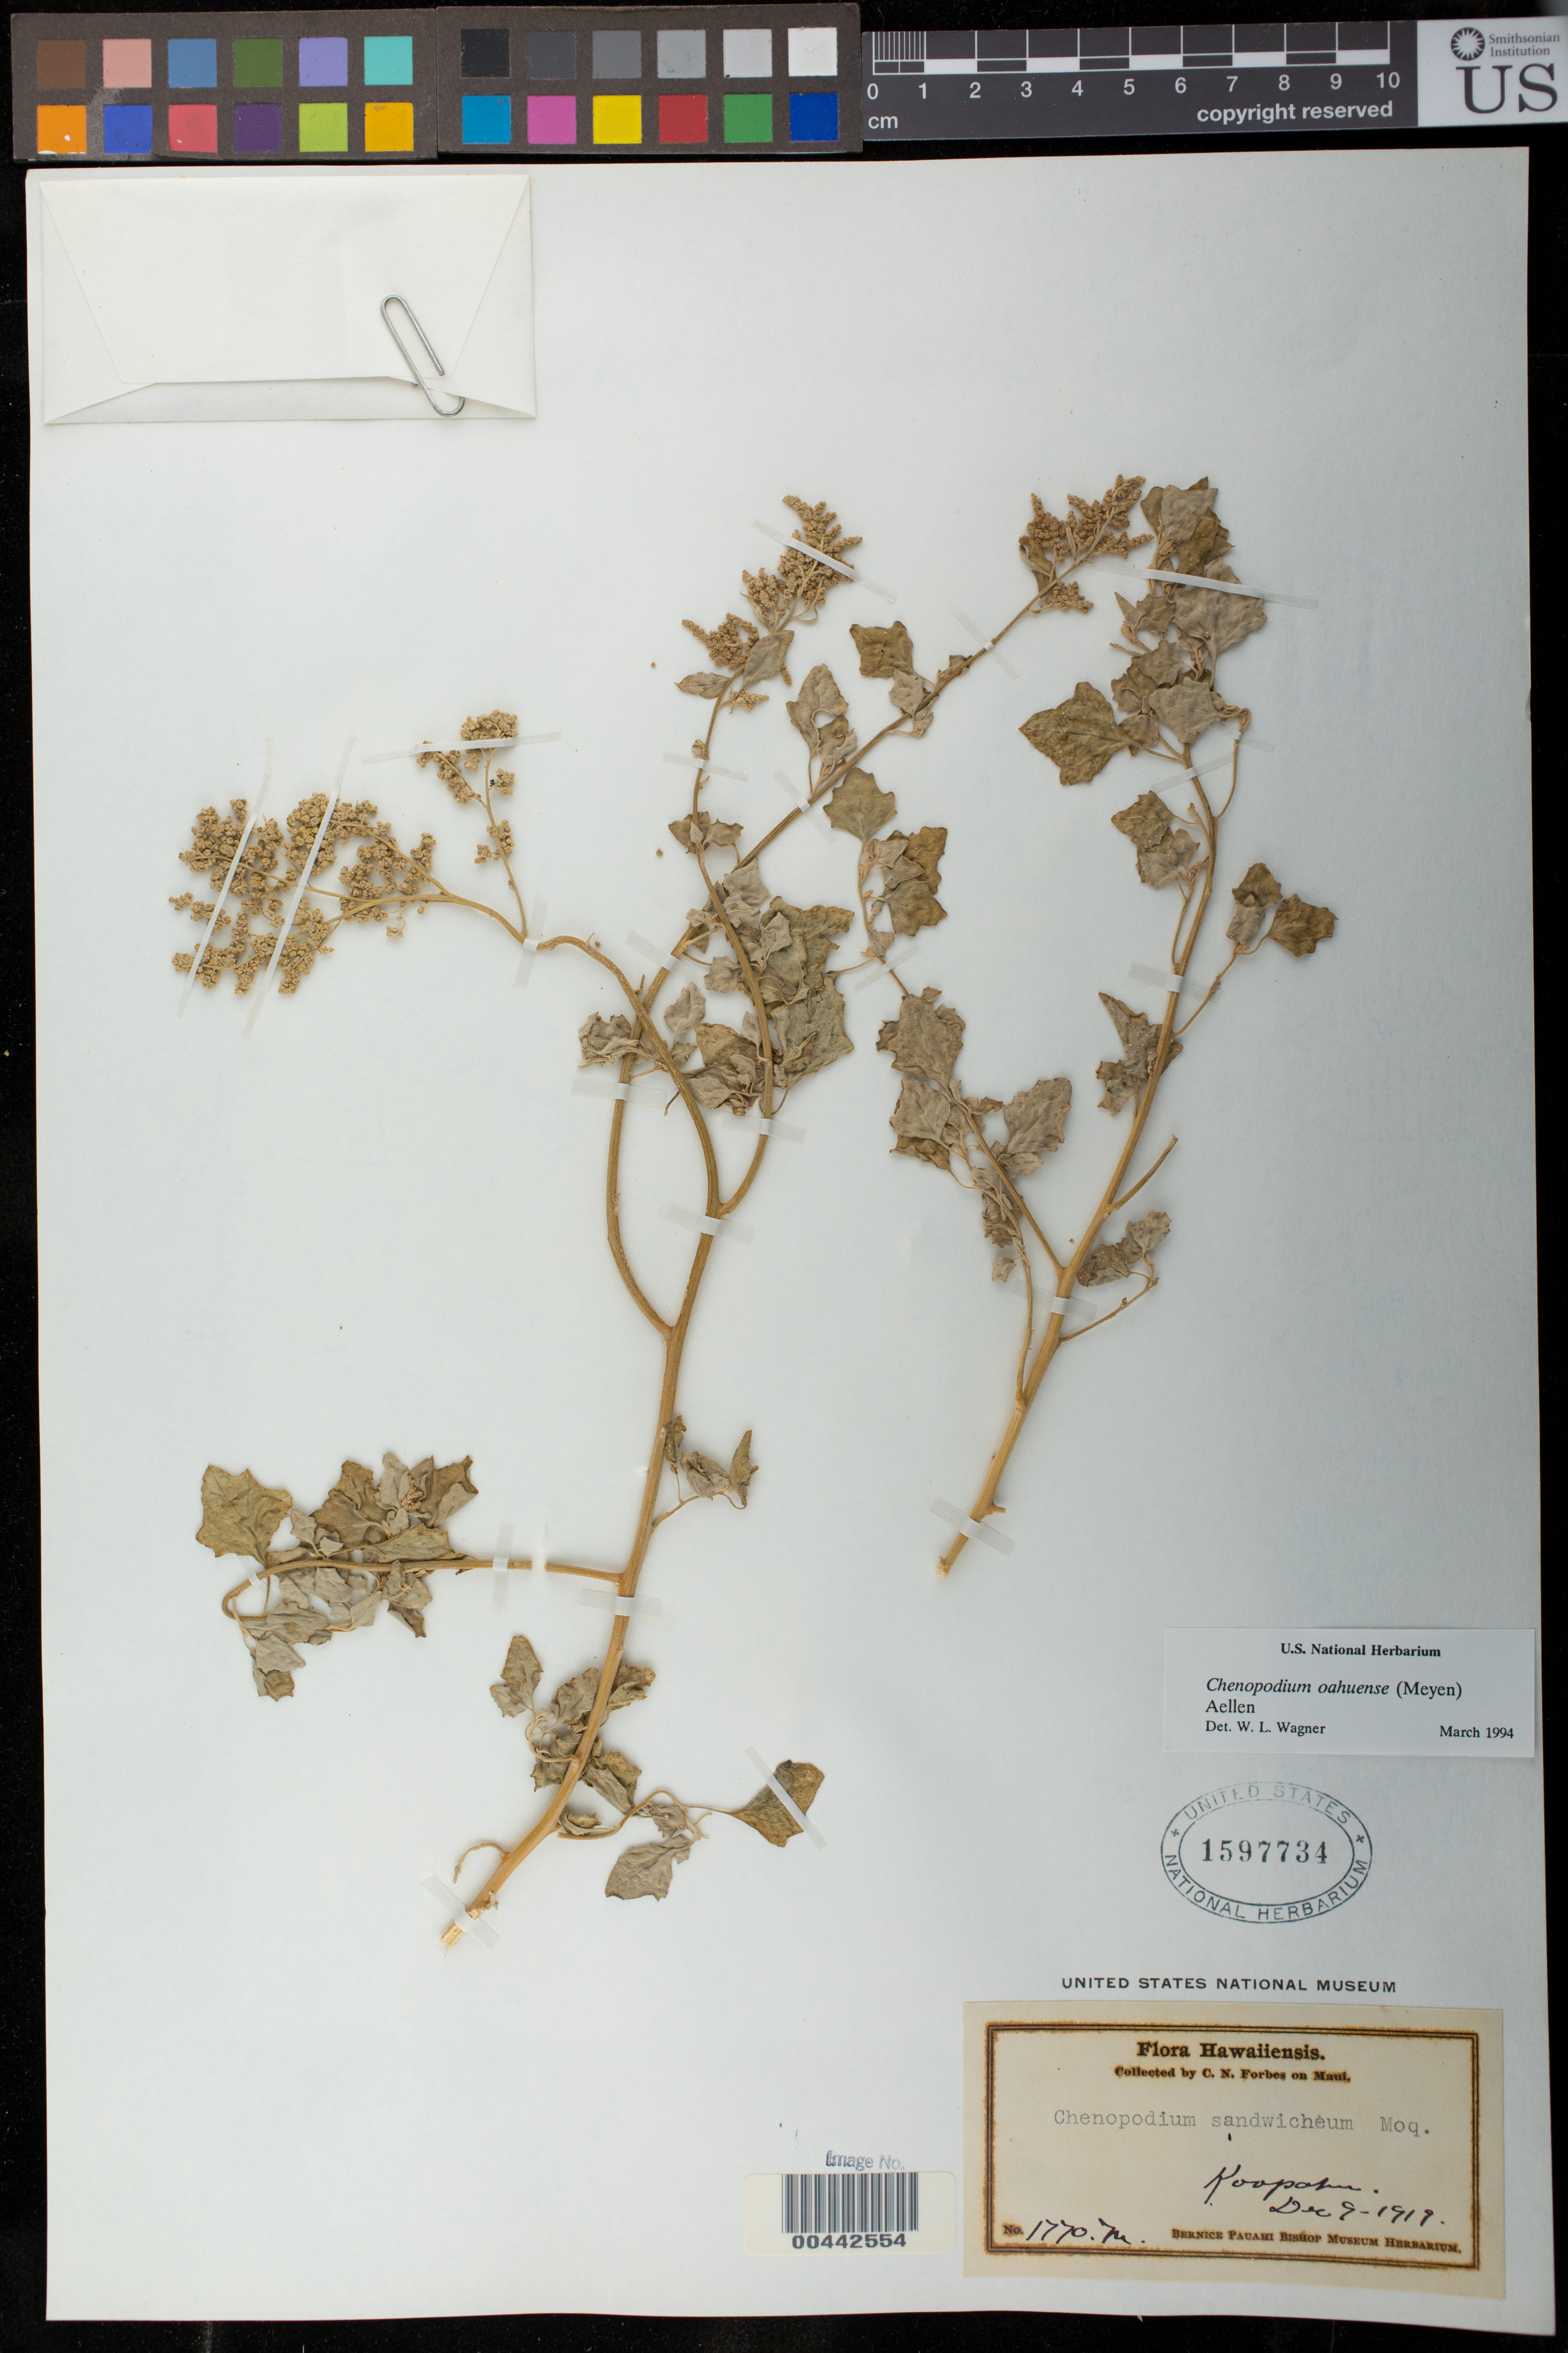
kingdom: Plantae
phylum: Tracheophyta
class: Magnoliopsida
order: Caryophyllales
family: Amaranthaceae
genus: Chenopodium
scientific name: Chenopodium oahuense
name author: (Meyen) Aellen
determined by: Wagner, W. L., (BOT), Smithsonian Institution - National Museum of Natural History (UNITED STATES)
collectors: C. N. Forbes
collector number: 1770.M.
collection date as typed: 9 Dec 1919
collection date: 1919-12-09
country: United States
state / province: Hawaii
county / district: Maui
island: Maui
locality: Koopahu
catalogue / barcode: US 1597734